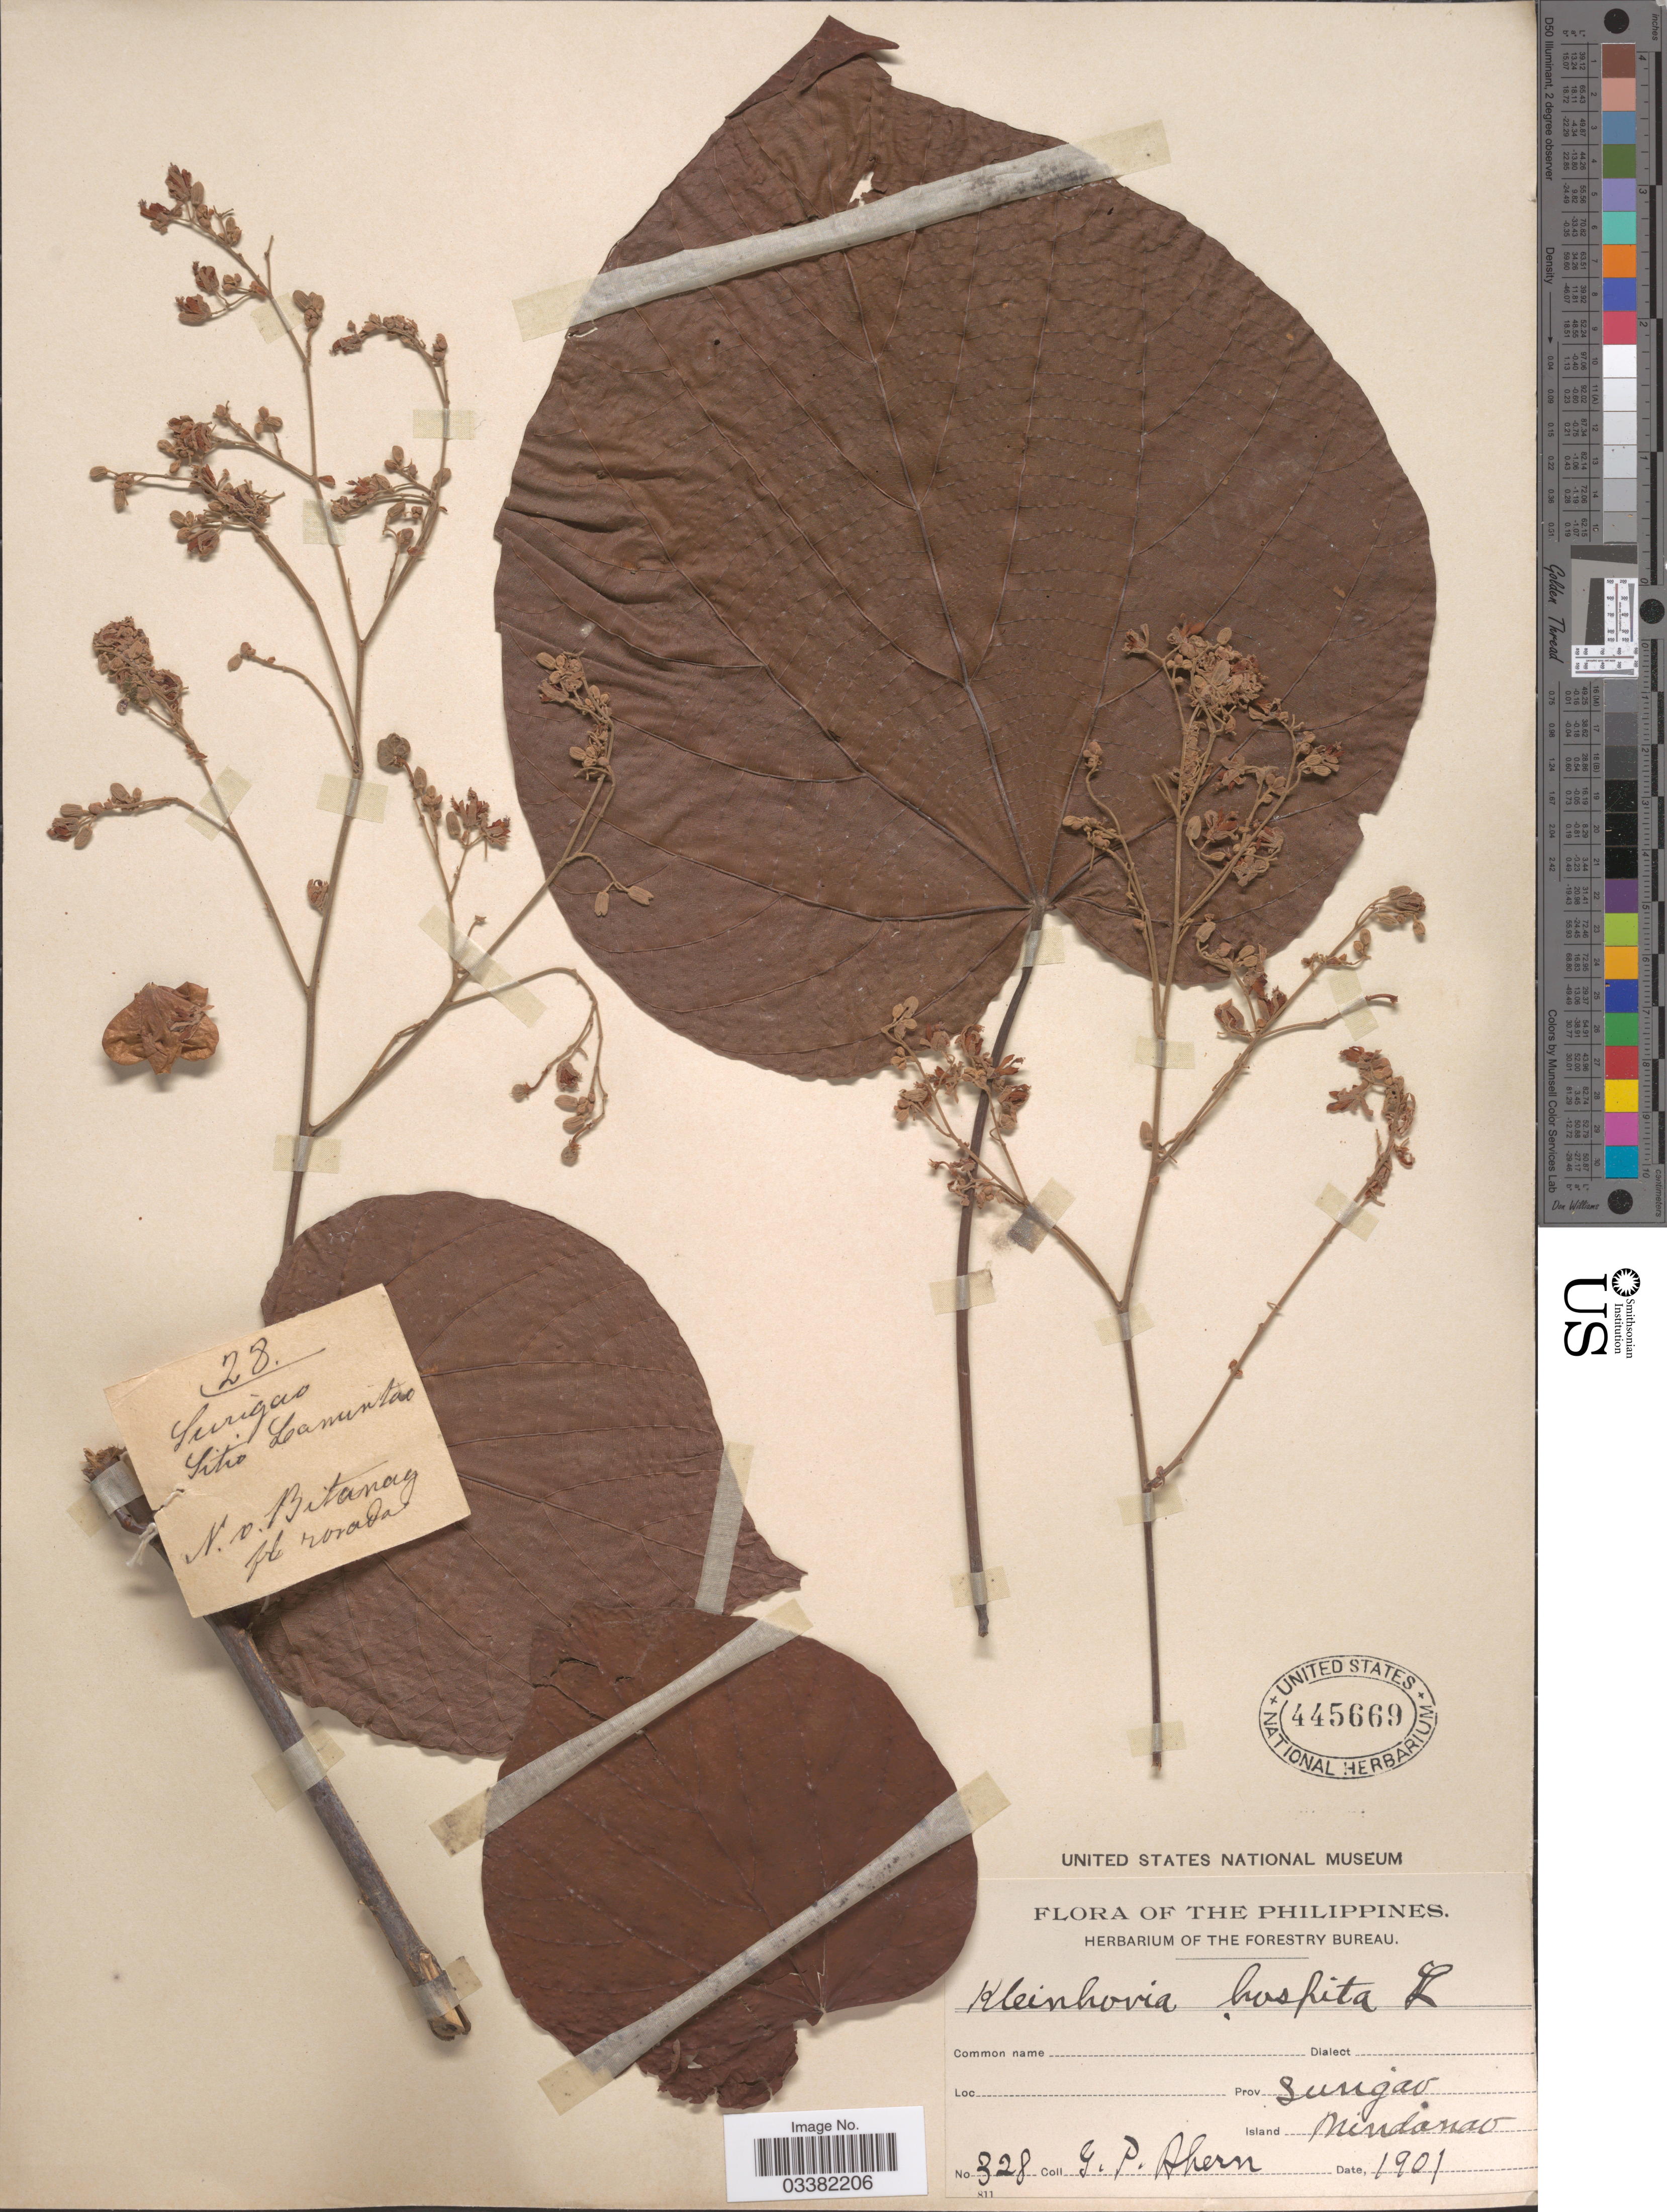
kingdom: Plantae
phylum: Tracheophyta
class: Magnoliopsida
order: Malvales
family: Malvaceae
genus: Kleinhovia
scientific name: Kleinhovia hospita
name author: L.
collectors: G. Ahern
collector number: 328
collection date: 1901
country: Philippines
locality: Prov. Surigao. Island Mindanao.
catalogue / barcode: US 445669